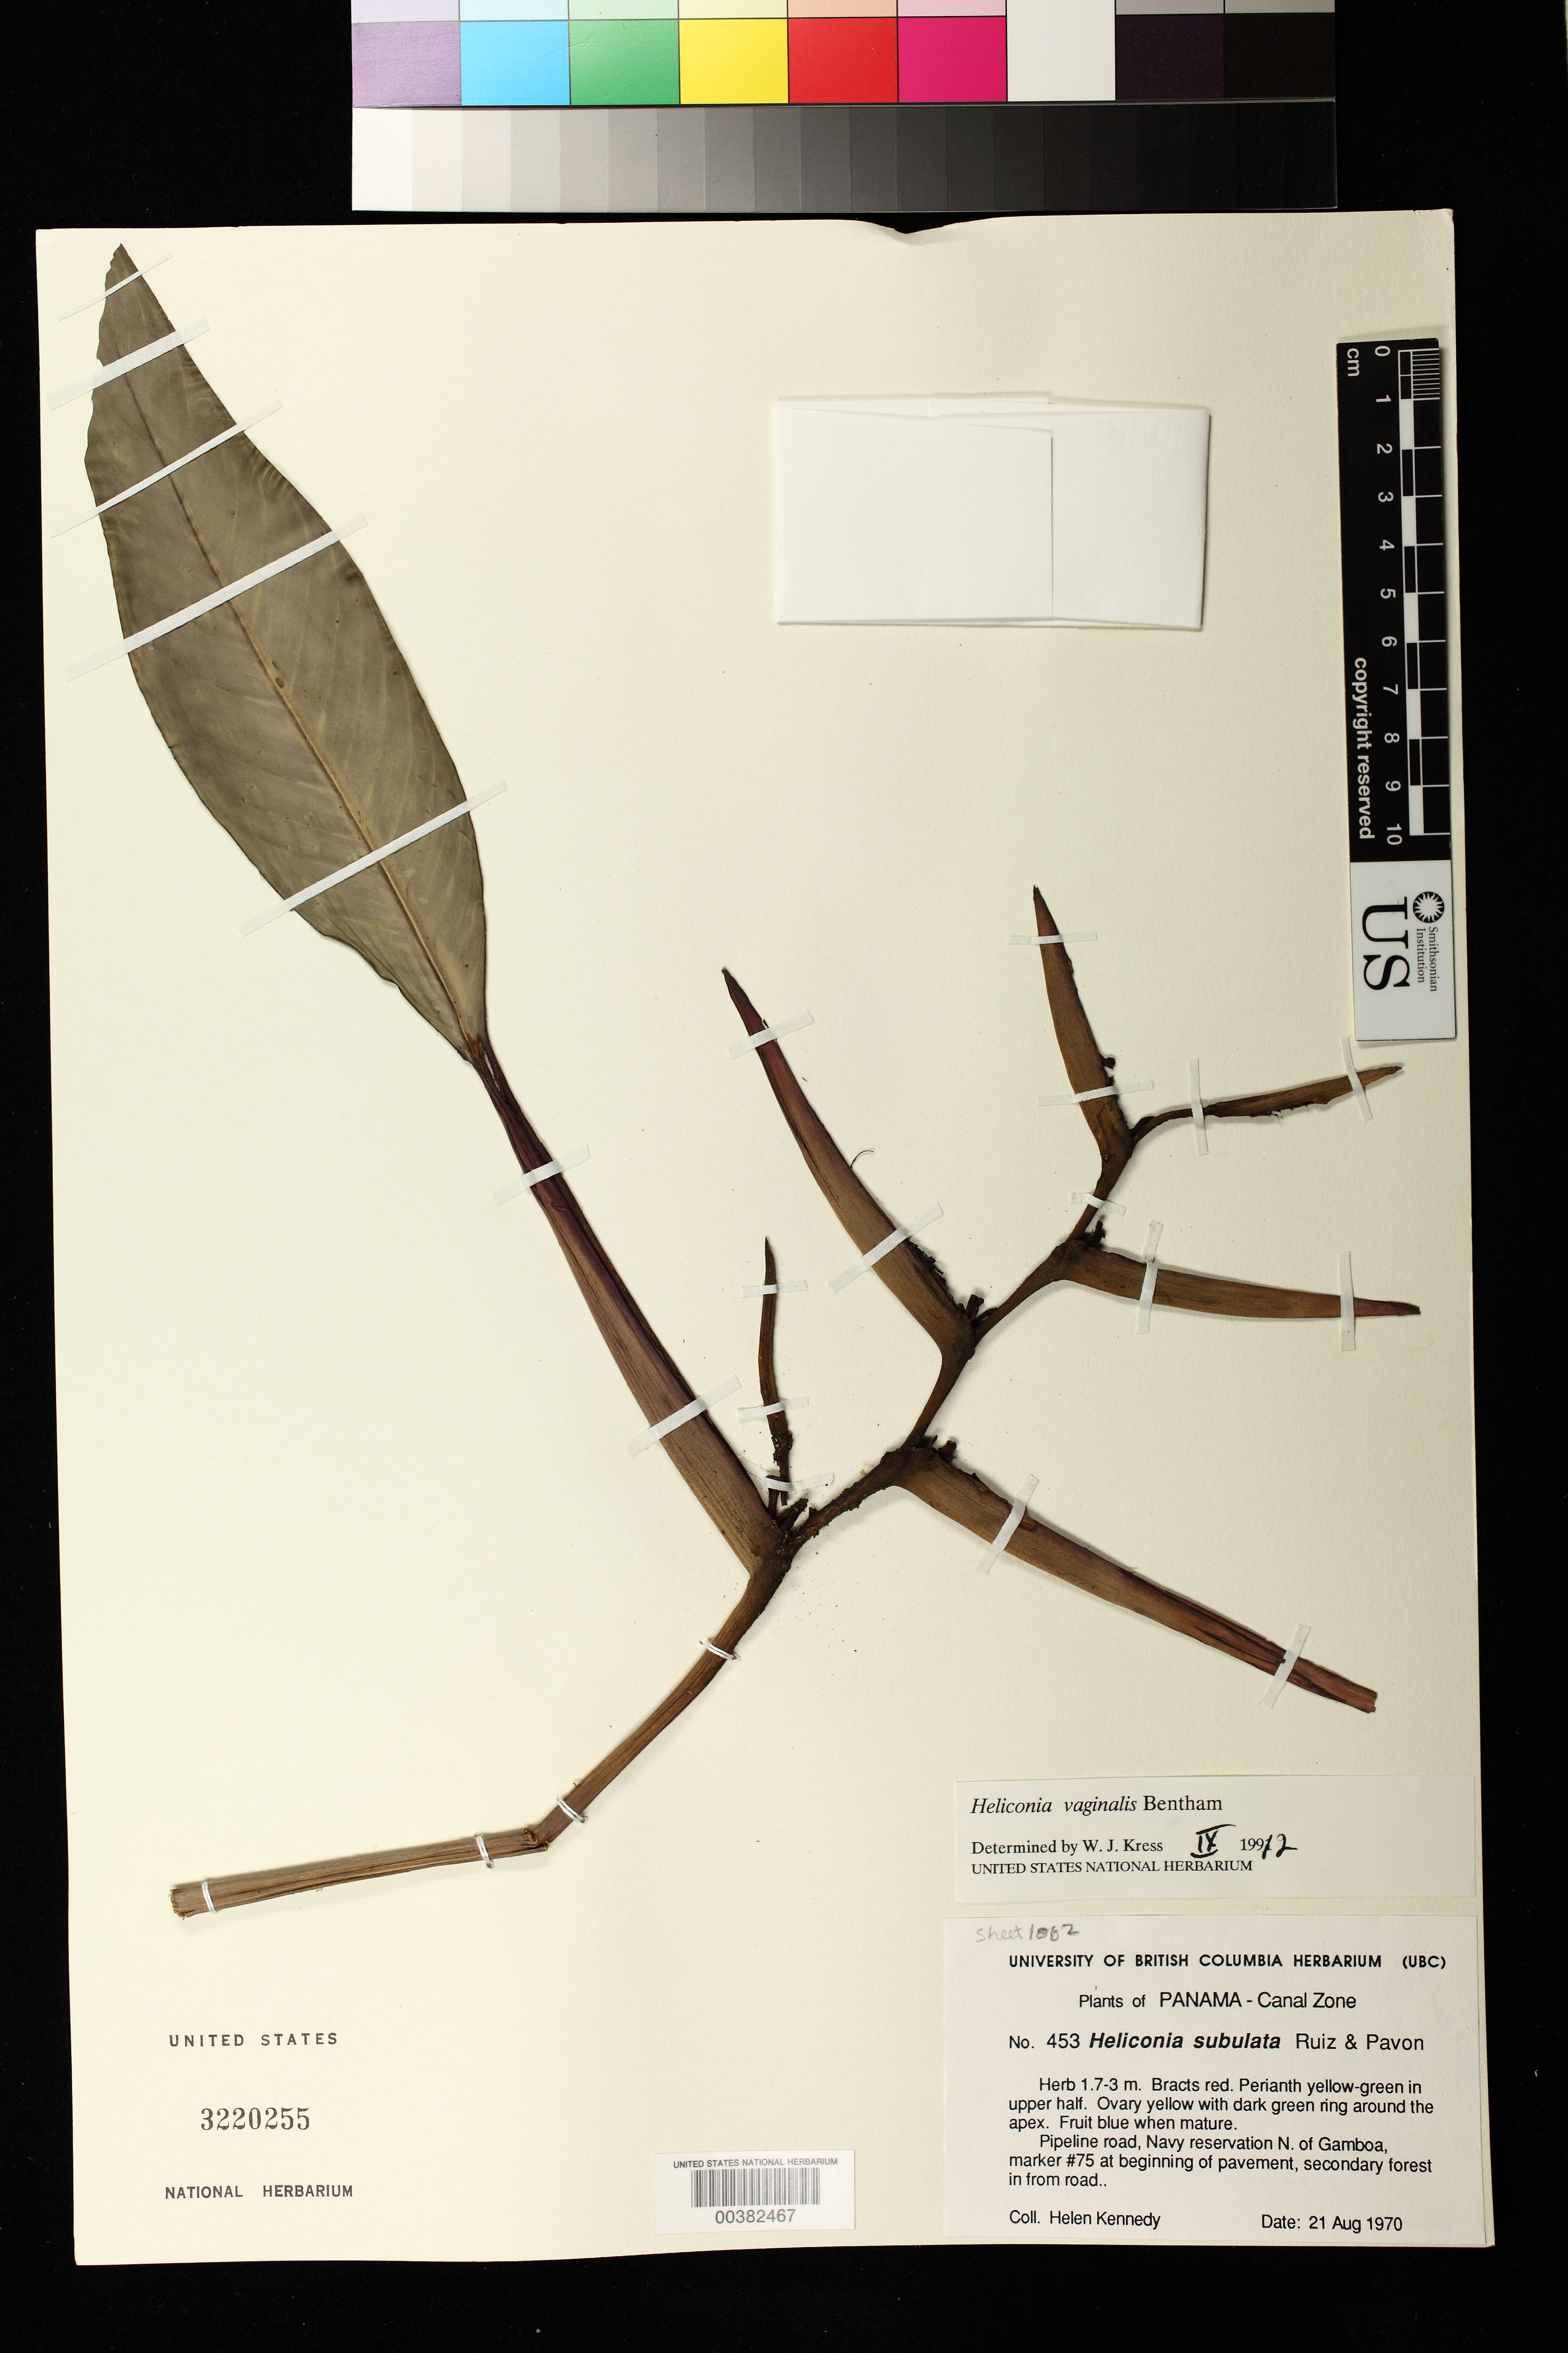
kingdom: Plantae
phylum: Tracheophyta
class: Liliopsida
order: Zingiberales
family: Heliconiaceae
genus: Heliconia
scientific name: Heliconia vaginalis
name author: Benth.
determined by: Kress, W. J., (US), Smithsonian Institution - National Museum of Natural History (UNITED STATES)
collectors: H. Kennedy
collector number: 453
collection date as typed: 21 Aug 1970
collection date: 1970-08-21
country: Panama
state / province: Colón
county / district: Canal Zone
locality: N of Gamboa, Pipeline Road, Navy Reservation, marker 75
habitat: Secondary forest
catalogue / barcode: US 3220255